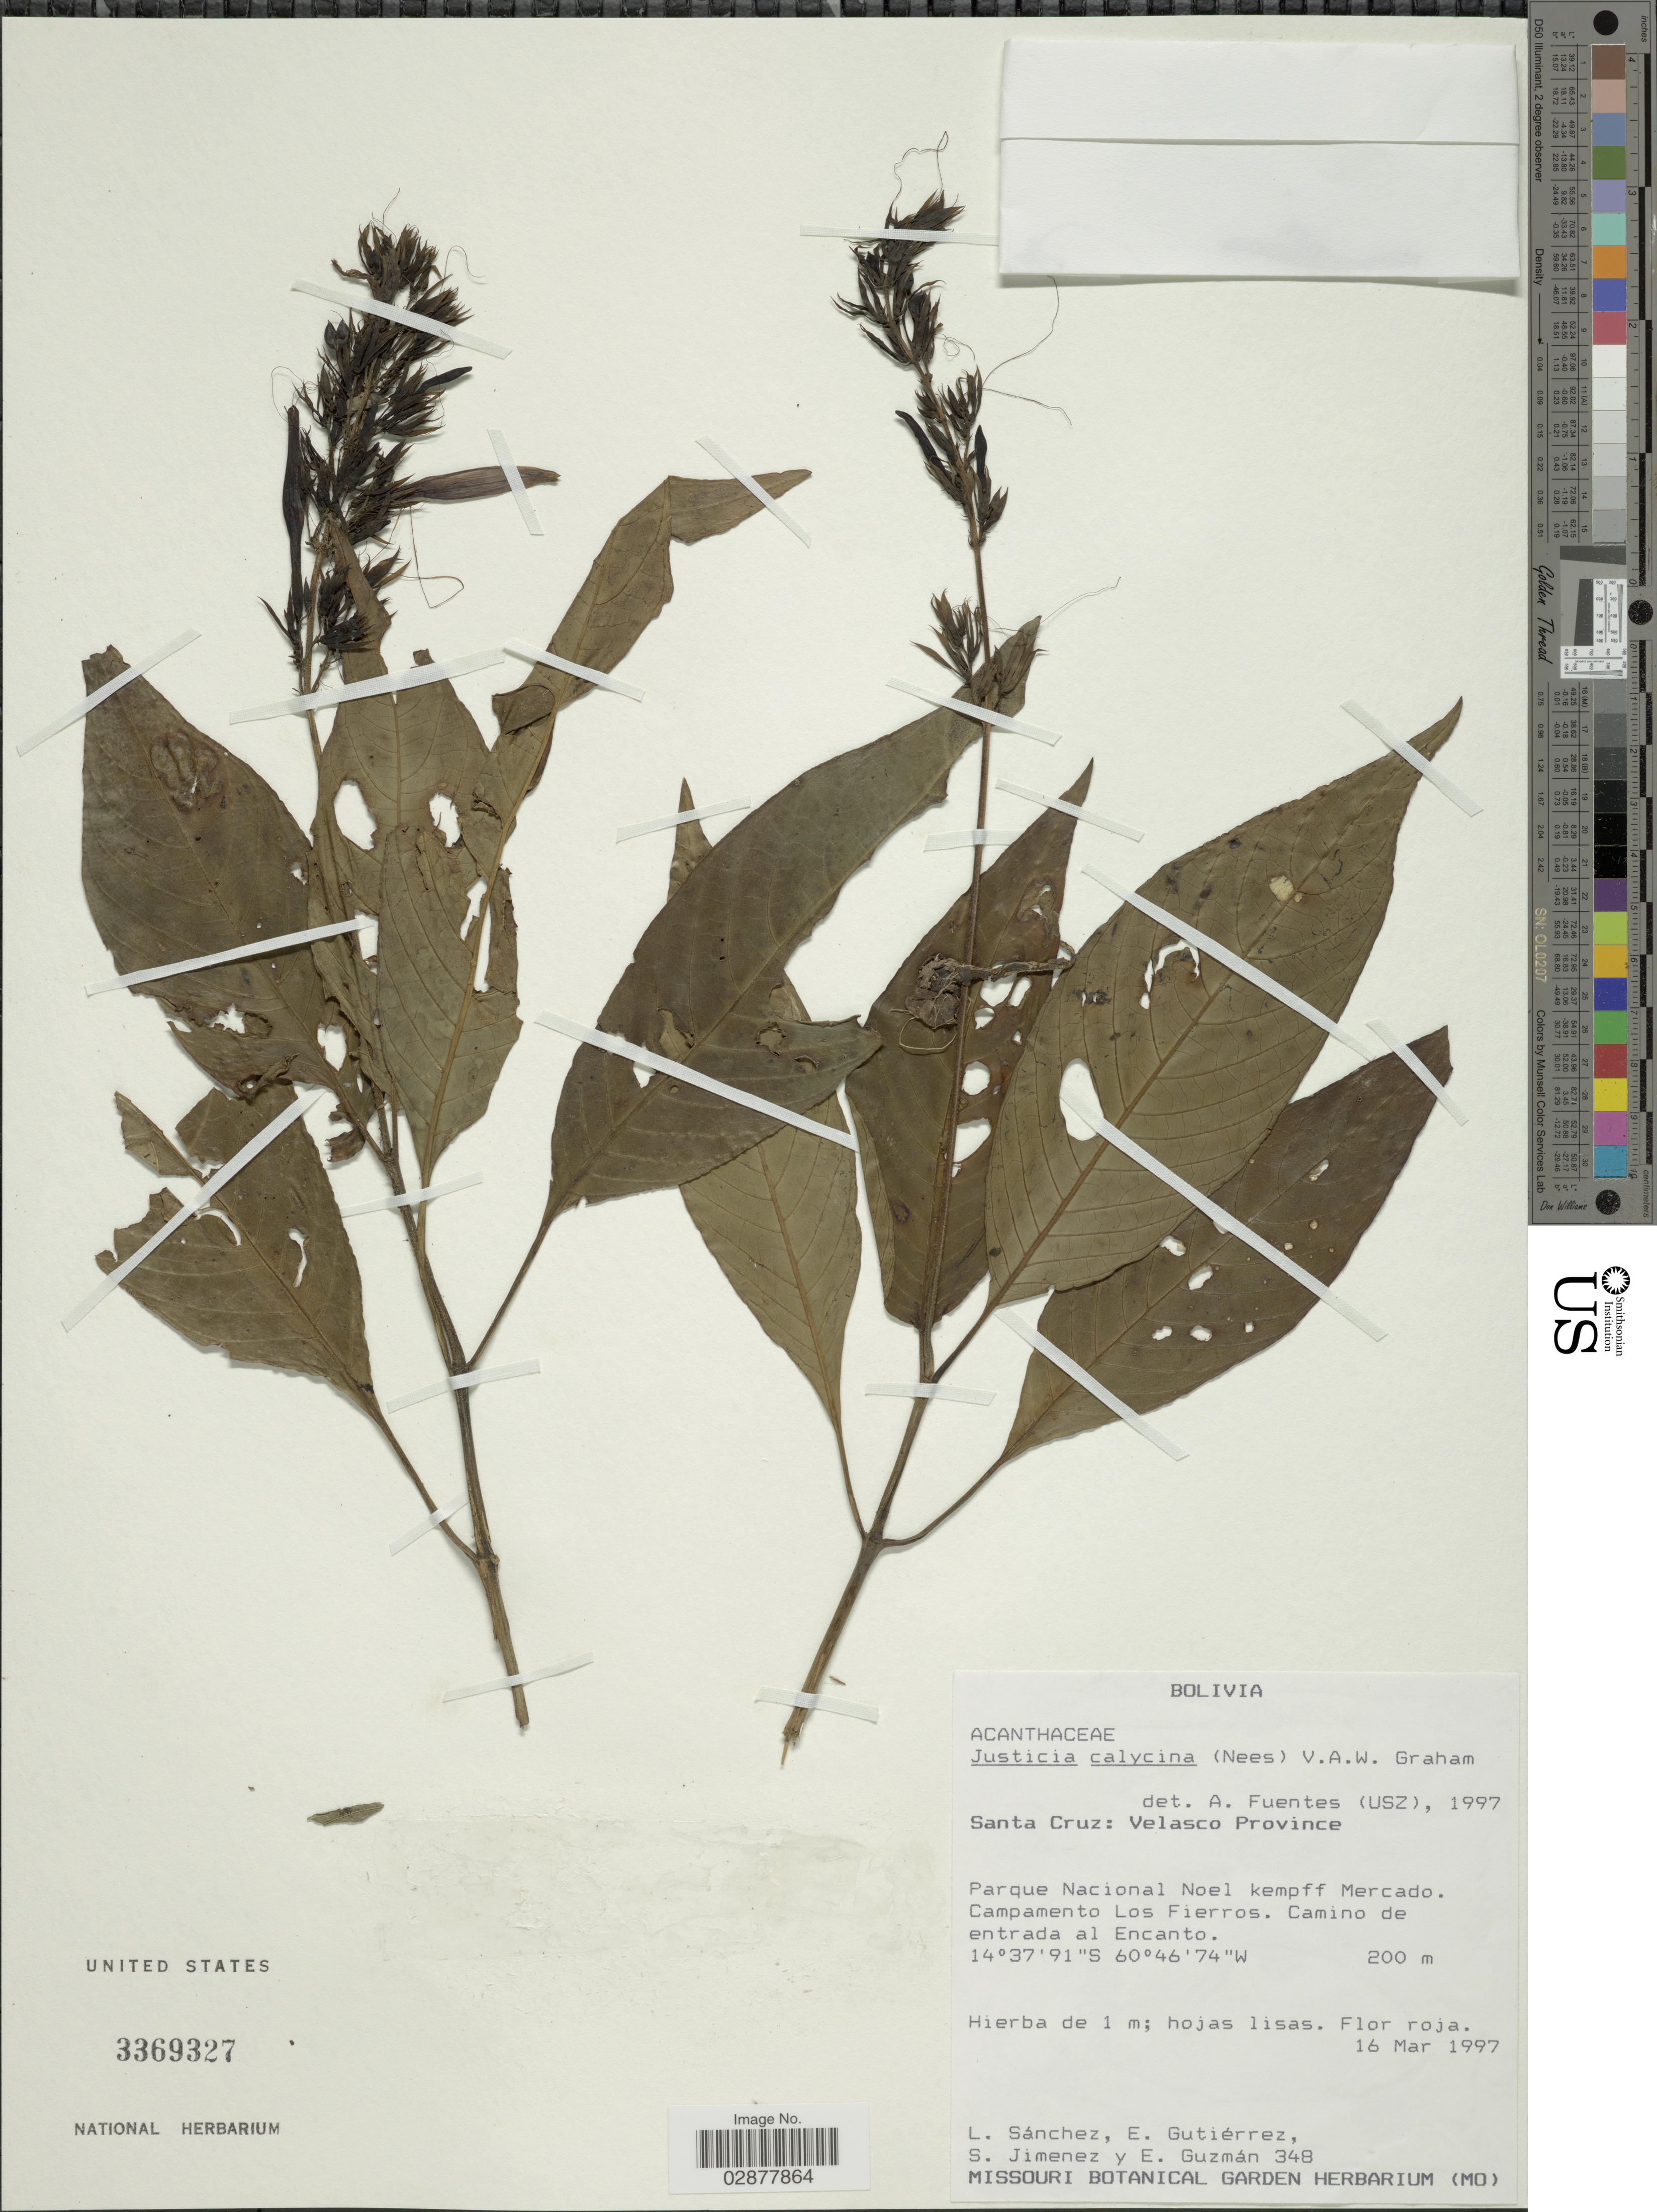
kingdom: Plantae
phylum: Tracheophyta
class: Magnoliopsida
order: Lamiales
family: Acanthaceae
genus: Justicia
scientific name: Justicia calycina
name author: (Nees) V.A.W. Graham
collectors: L. Sanchez, E. Gutiérrez, S. Jiménez & E. Guzman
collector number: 348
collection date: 1997-03-16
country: Bolivia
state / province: Santa Cruz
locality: Velasco Province. Parque Nacional Noel Kempff Mercado. Campamento Los Fierros. Camino de entrada al Encanto.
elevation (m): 200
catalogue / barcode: US 3369327